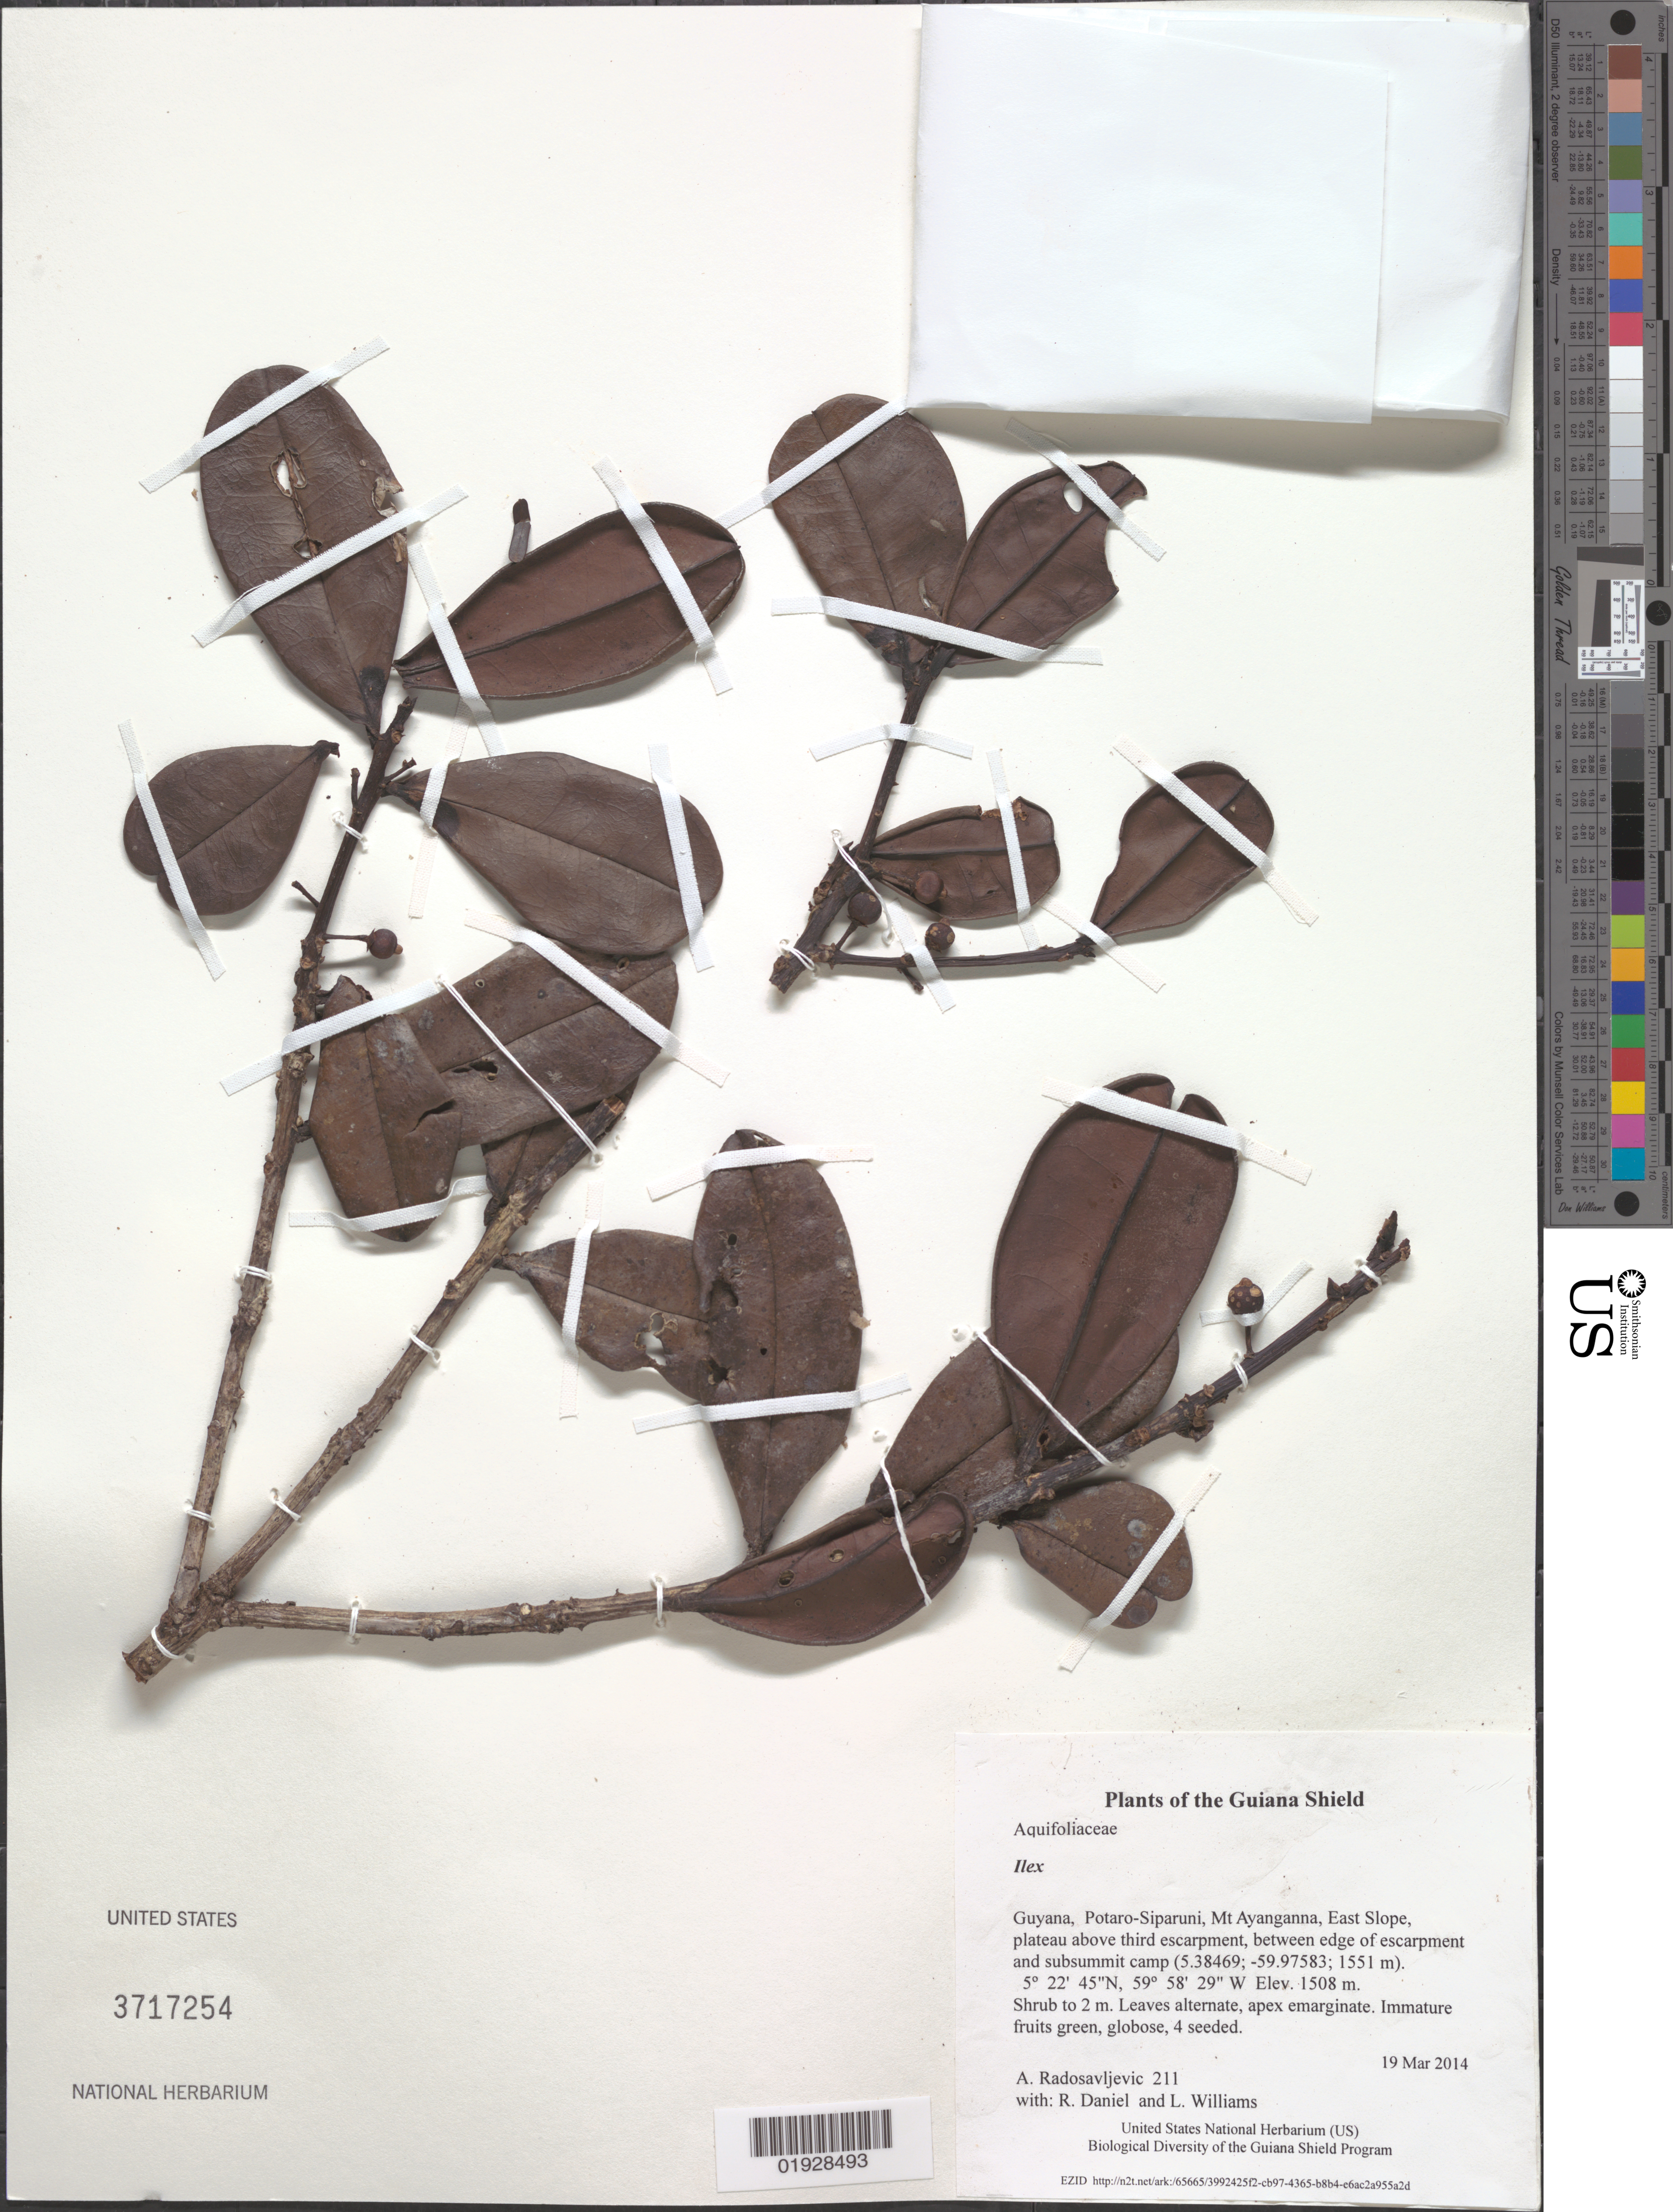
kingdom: Plantae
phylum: Tracheophyta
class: Magnoliopsida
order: Aquifoliales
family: Aquifoliaceae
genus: Ilex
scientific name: Ilex sp.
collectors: A. Radosavljevic, R. Daniel & L. Williams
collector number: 211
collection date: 2014-03-19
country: Guyana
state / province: Potaro-Siparuni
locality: Mt Ayanganna, East Slope, plateau above third escarpment, between edge of escarpment and subsummit camp (5.38469; -59.97583; 1551 m).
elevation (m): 1508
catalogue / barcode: US 3717254